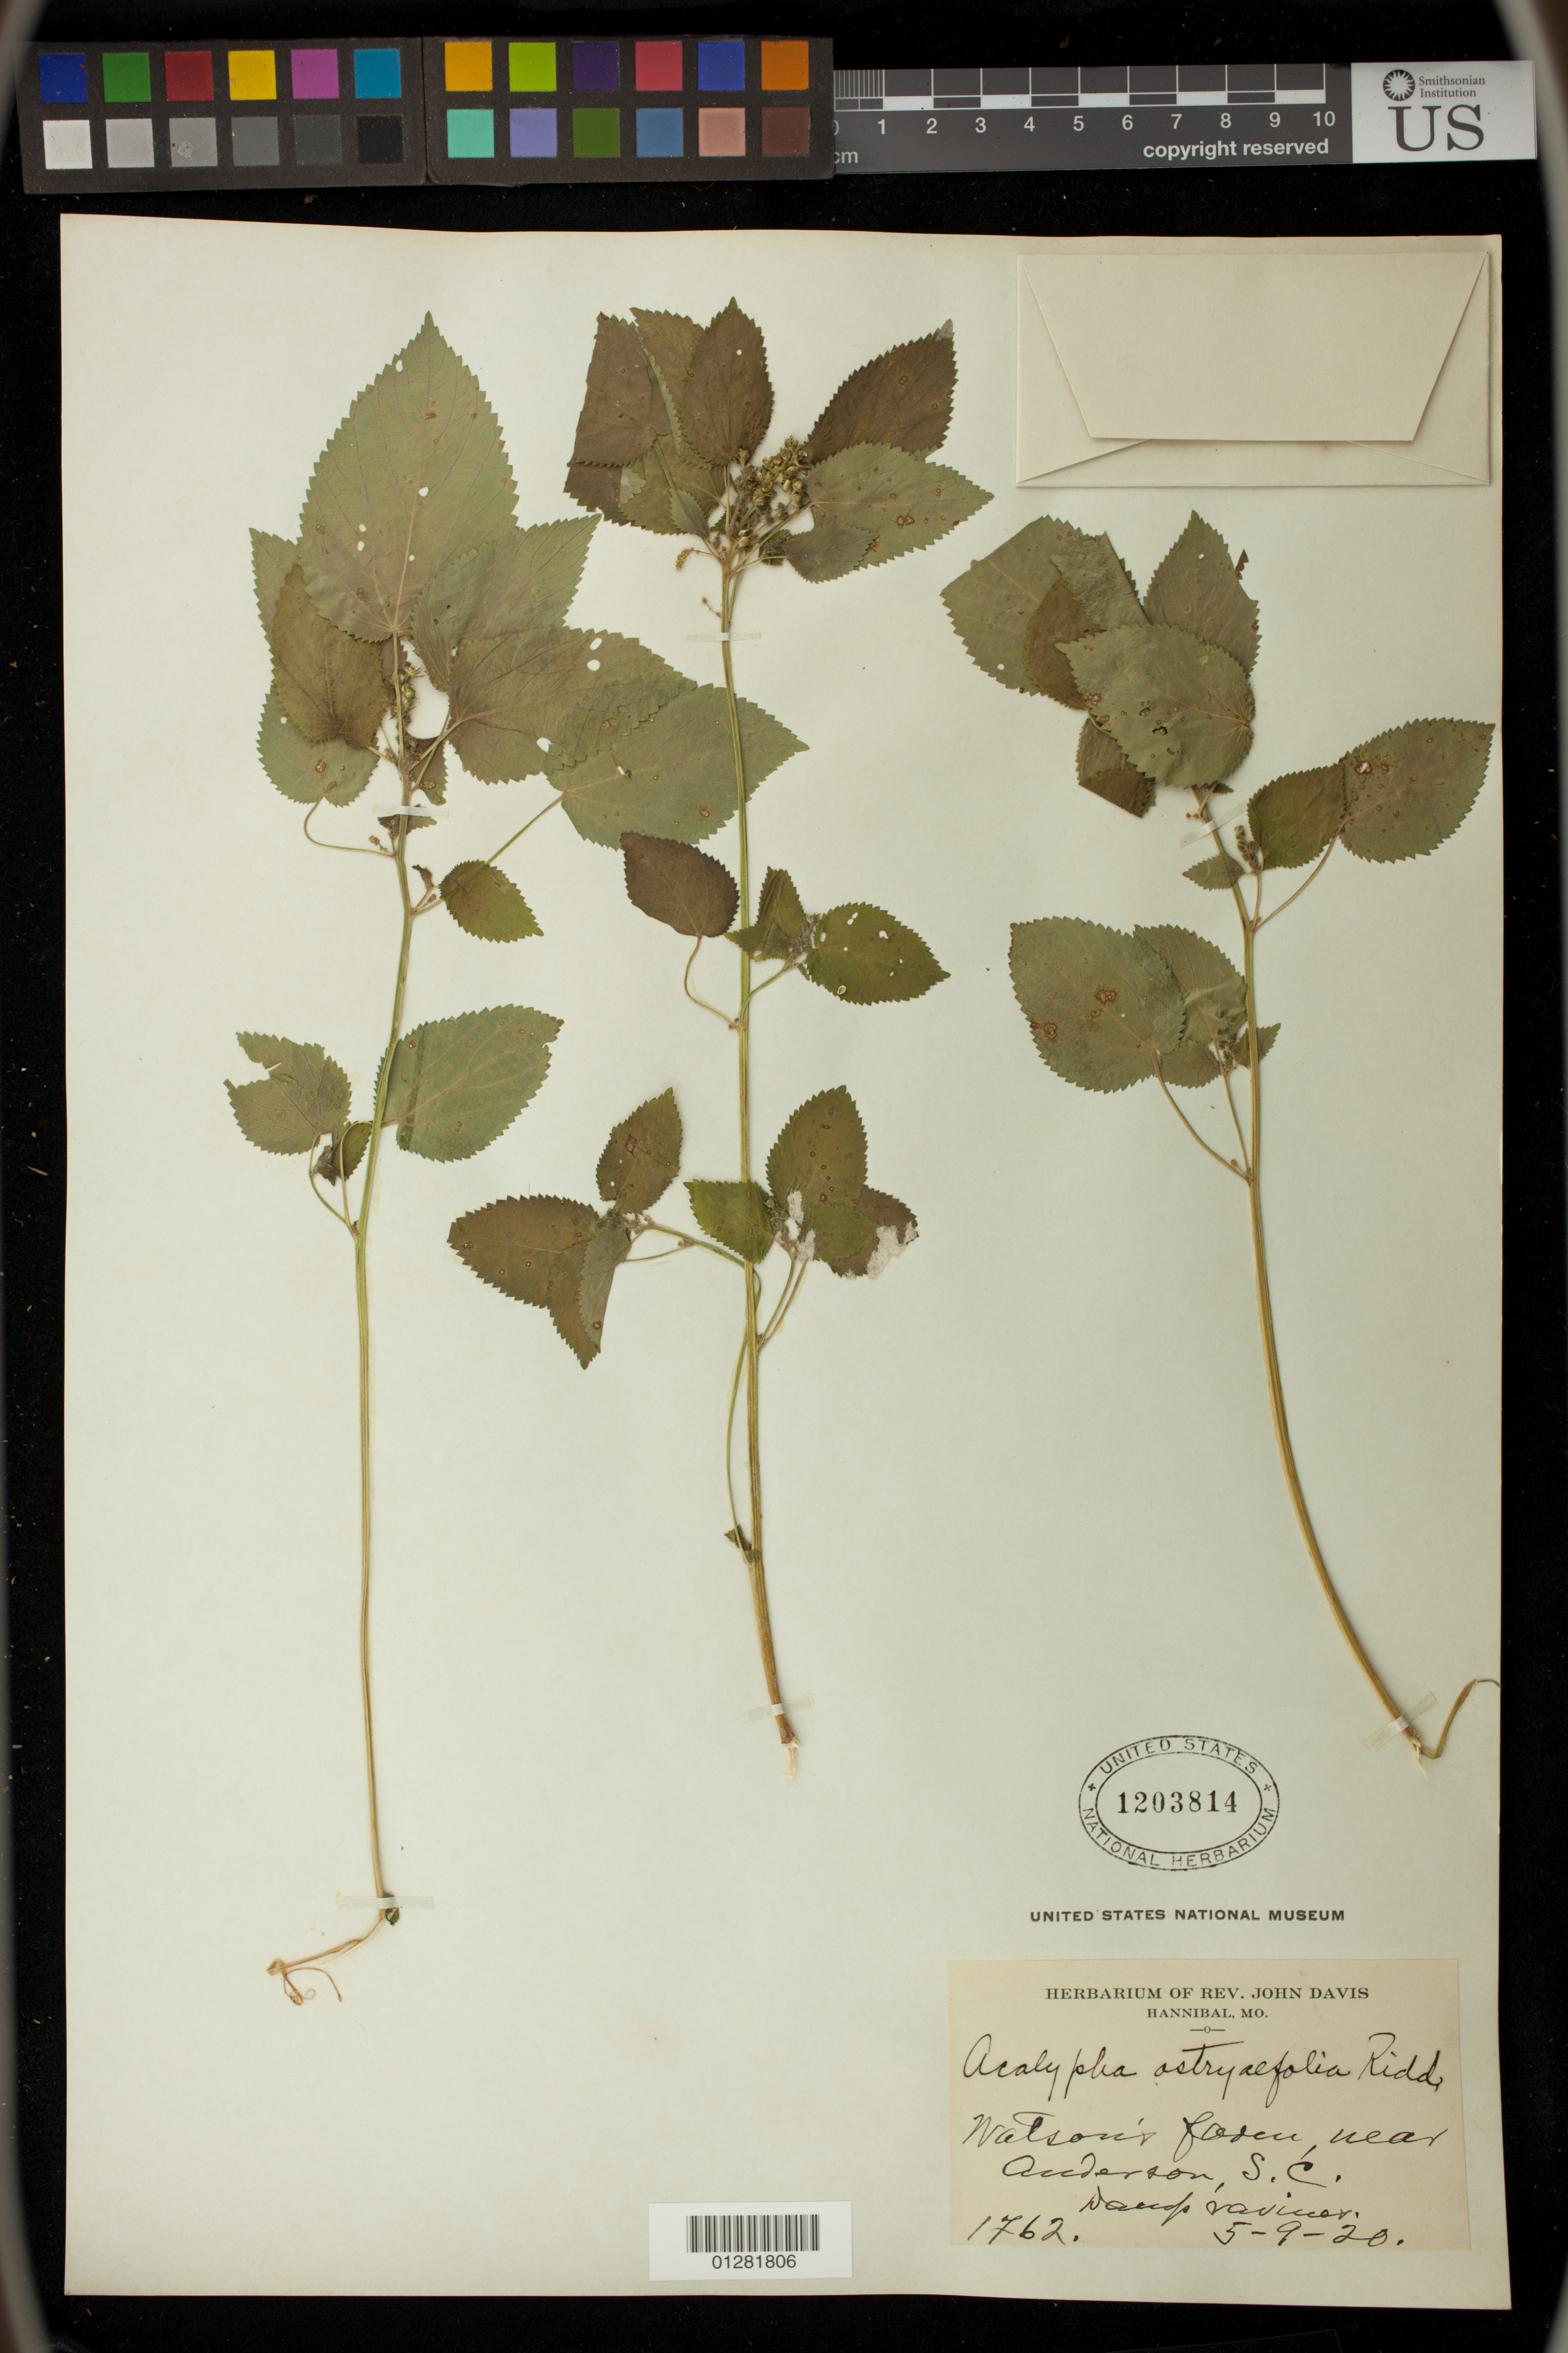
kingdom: Plantae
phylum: Tracheophyta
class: Magnoliopsida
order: Malpighiales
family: Euphorbiaceae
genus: Acalypha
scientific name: Acalypha ostryifolia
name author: Ridd.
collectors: J. Davis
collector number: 1762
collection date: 1920-05-09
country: United States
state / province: South Carolina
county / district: Anderson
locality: Watson's farm near Anderson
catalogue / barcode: US 1203814